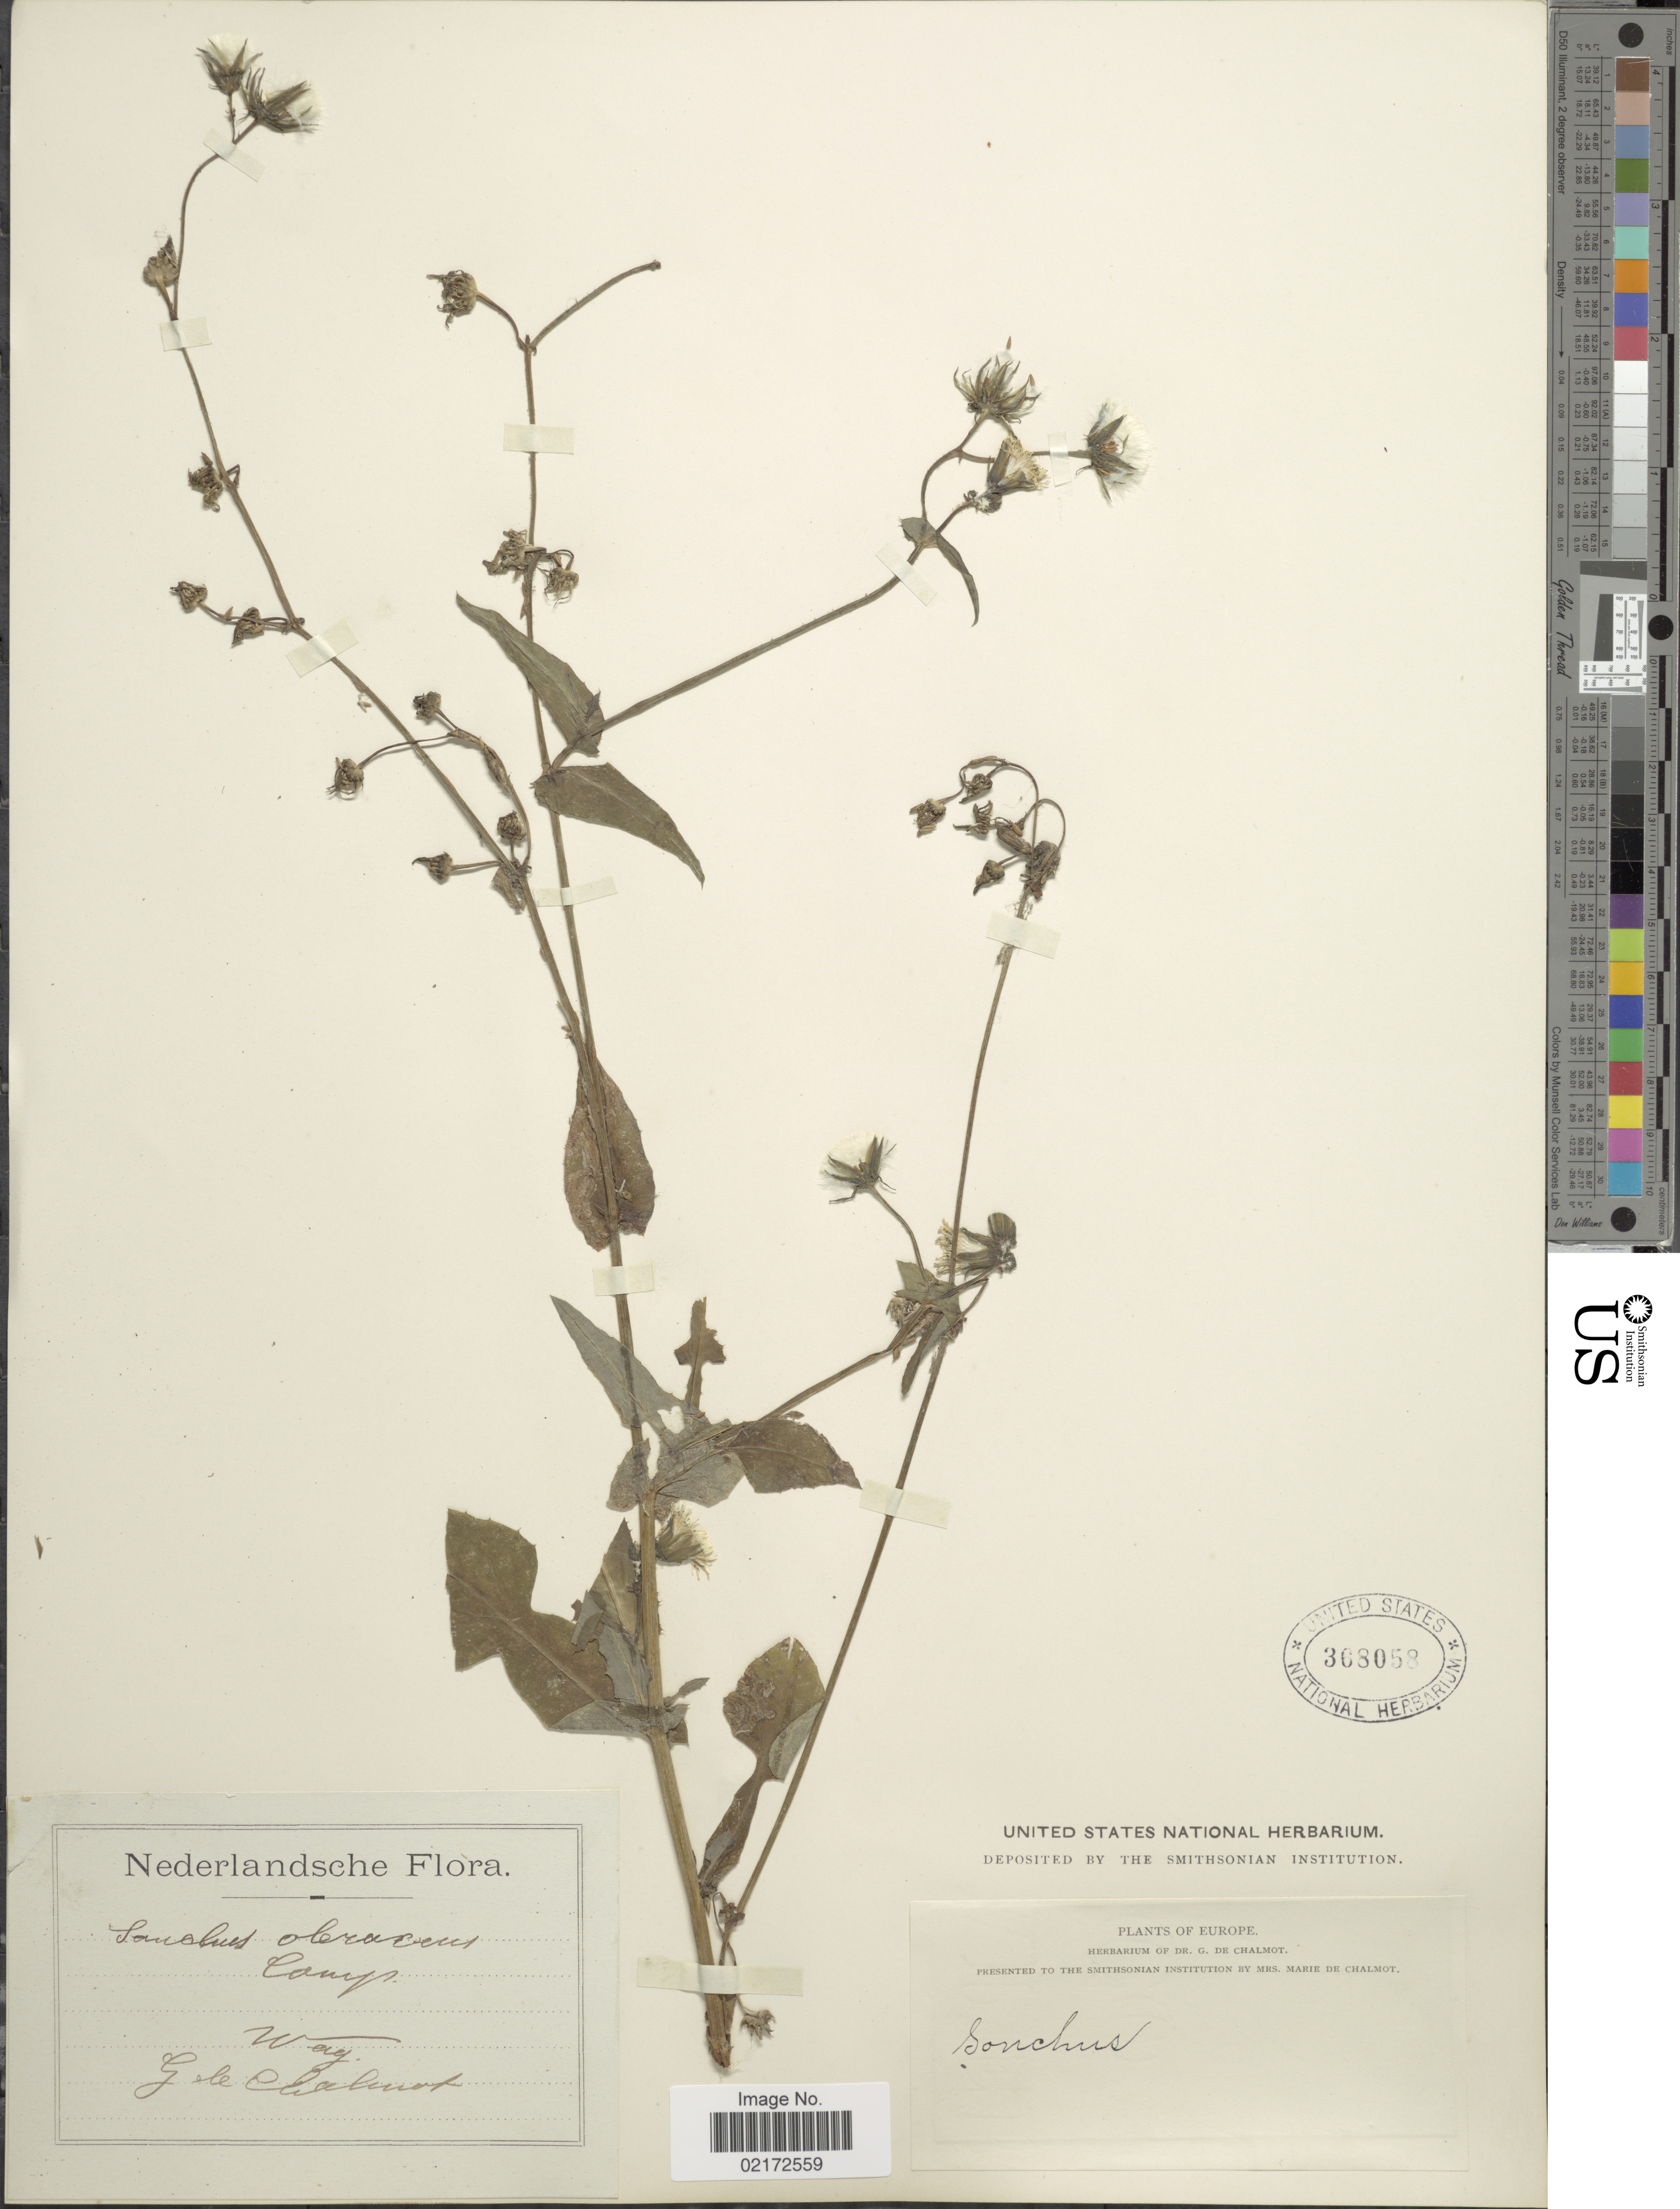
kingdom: Plantae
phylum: Tracheophyta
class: Magnoliopsida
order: Asterales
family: Asteraceae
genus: Sonchus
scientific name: Sonchus oleraceus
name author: L.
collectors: G. de Chalmot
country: Netherlands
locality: Wag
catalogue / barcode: US 368058